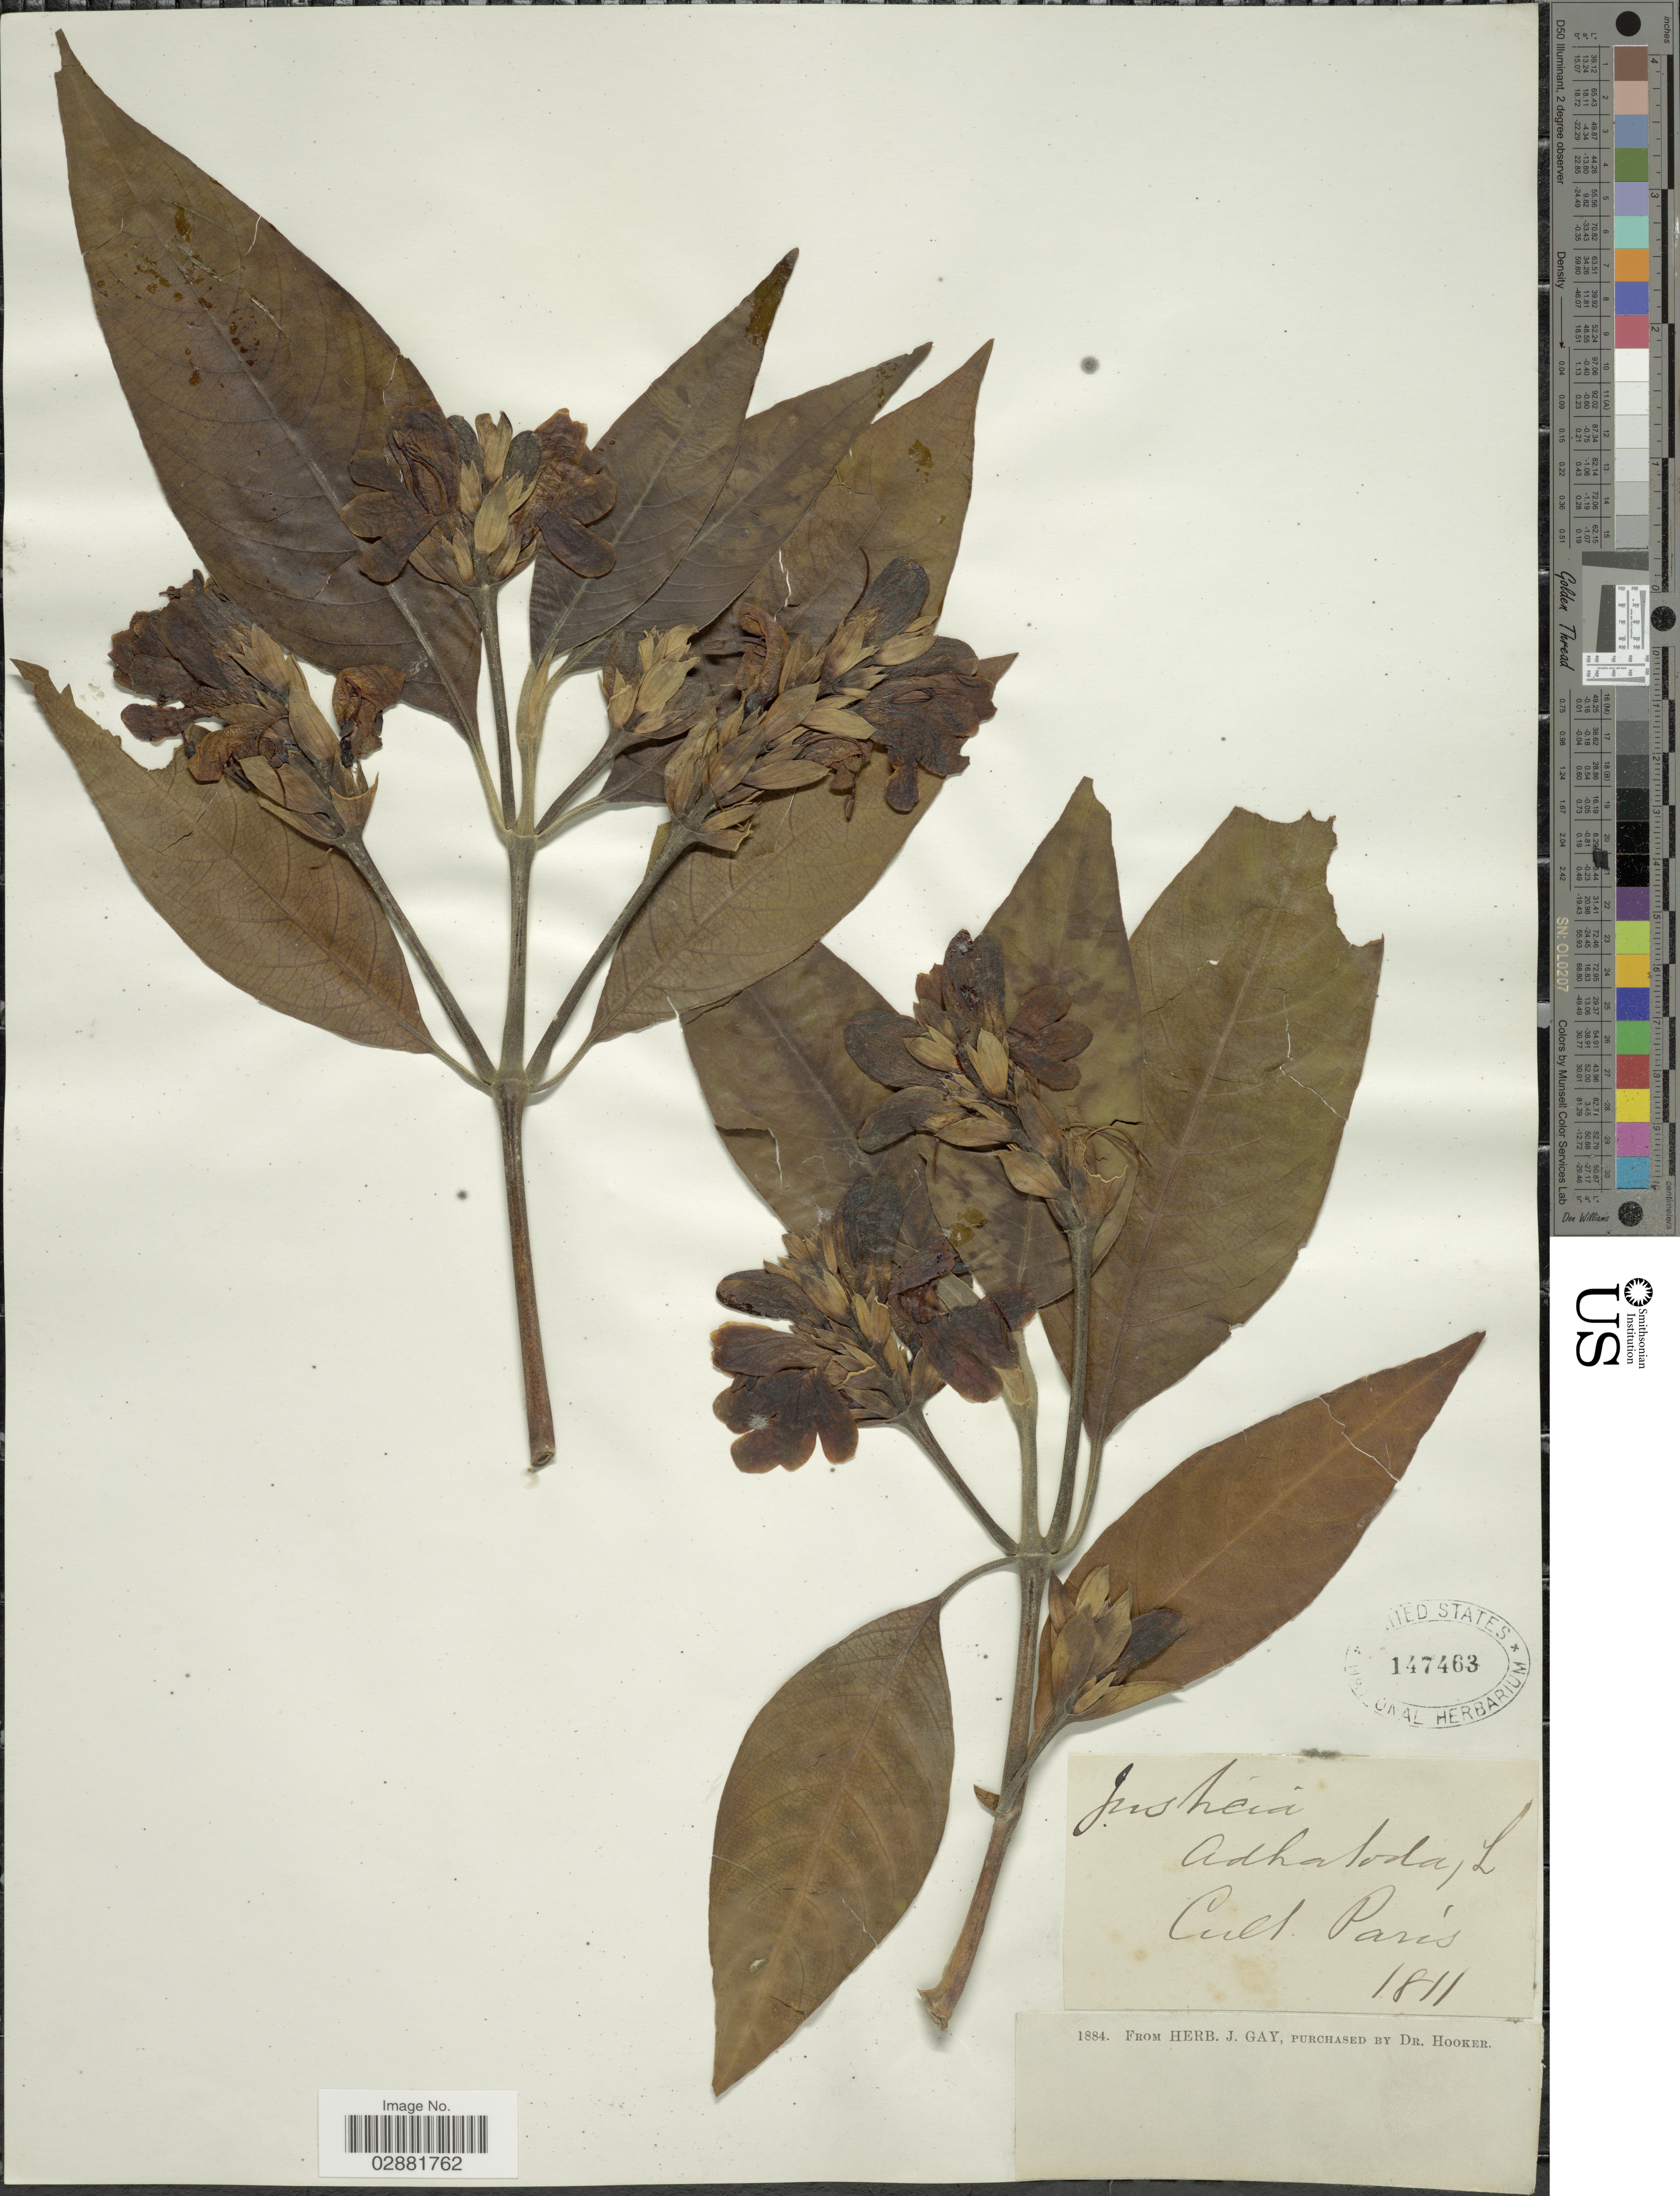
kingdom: Plantae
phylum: Tracheophyta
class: Magnoliopsida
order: Lamiales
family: Acanthaceae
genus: Justicia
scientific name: Justicia adhatoda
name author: L.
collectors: ex herb. J. Gay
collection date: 1811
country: France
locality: Cult. Paris.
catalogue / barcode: US 147463